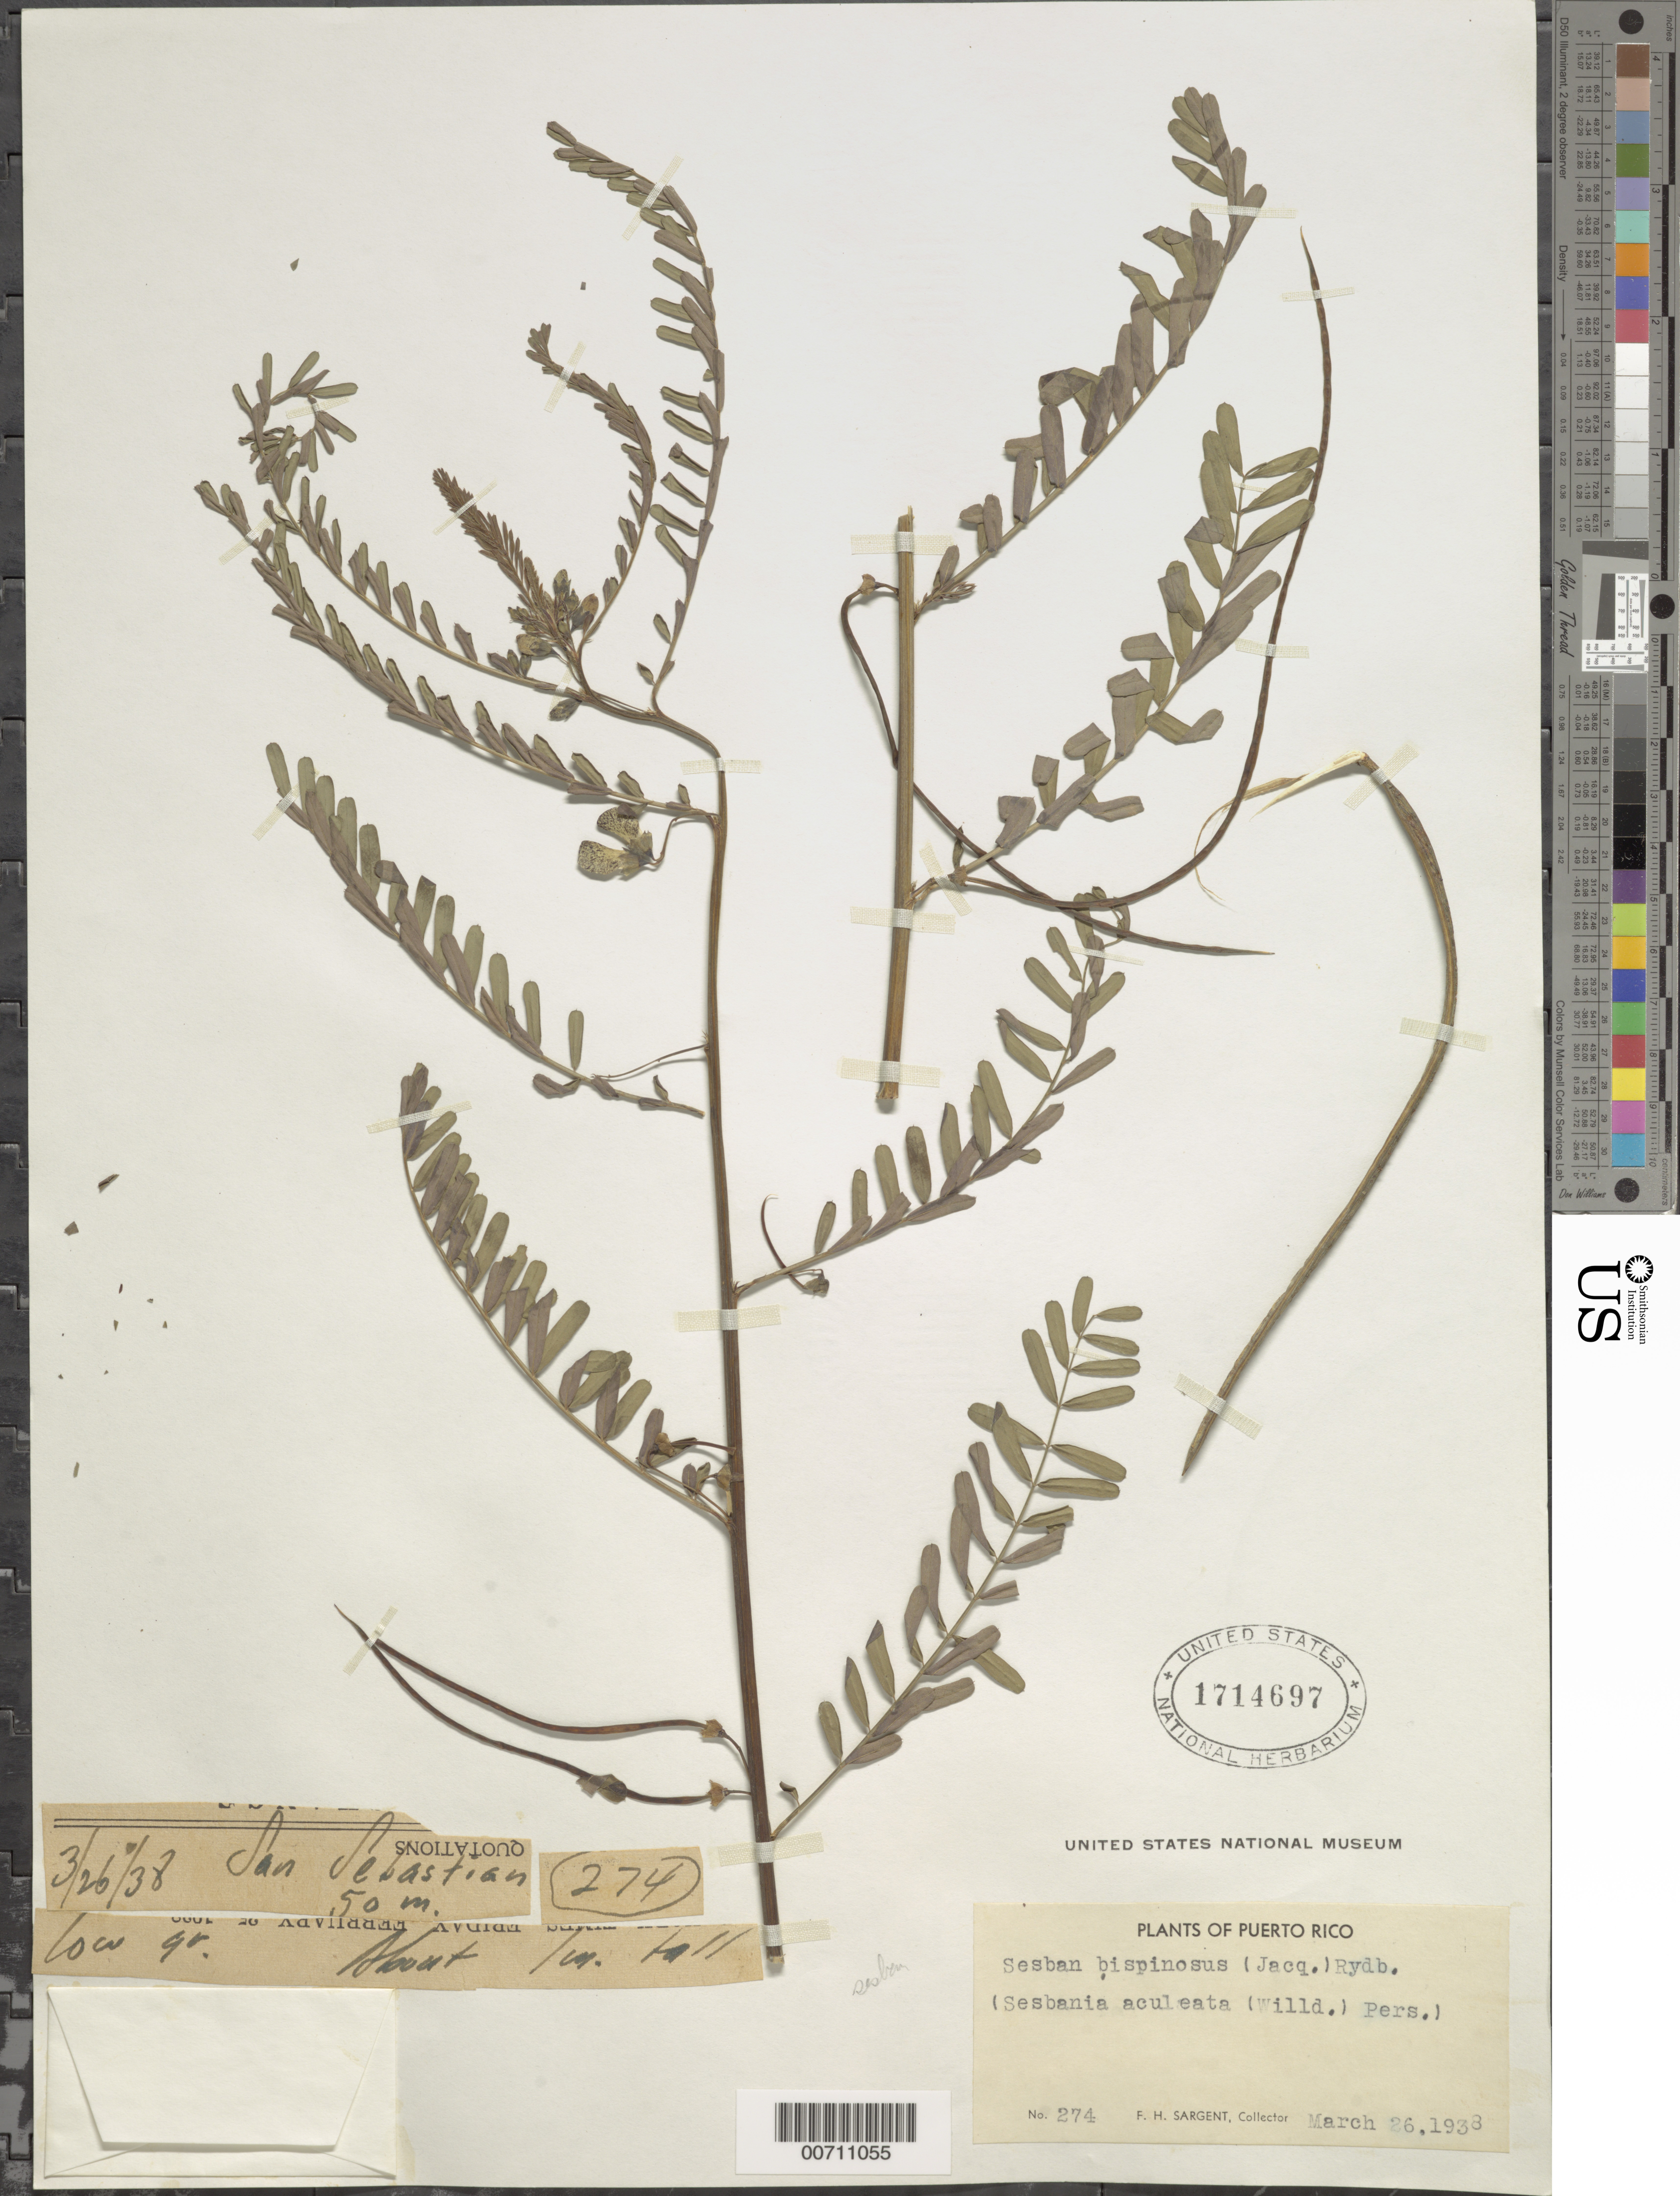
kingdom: Plantae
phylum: Tracheophyta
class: Magnoliopsida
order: Fabales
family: Fabaceae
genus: Sesbania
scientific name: Sesbania sesban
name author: (L.) Merr.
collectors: F. H. Sargent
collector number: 274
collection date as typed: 26 Mar 1938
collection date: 1938-03-26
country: Puerto Rico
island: Greater Antilles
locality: San Sebastian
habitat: Low ground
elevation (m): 50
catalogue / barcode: US 1714697